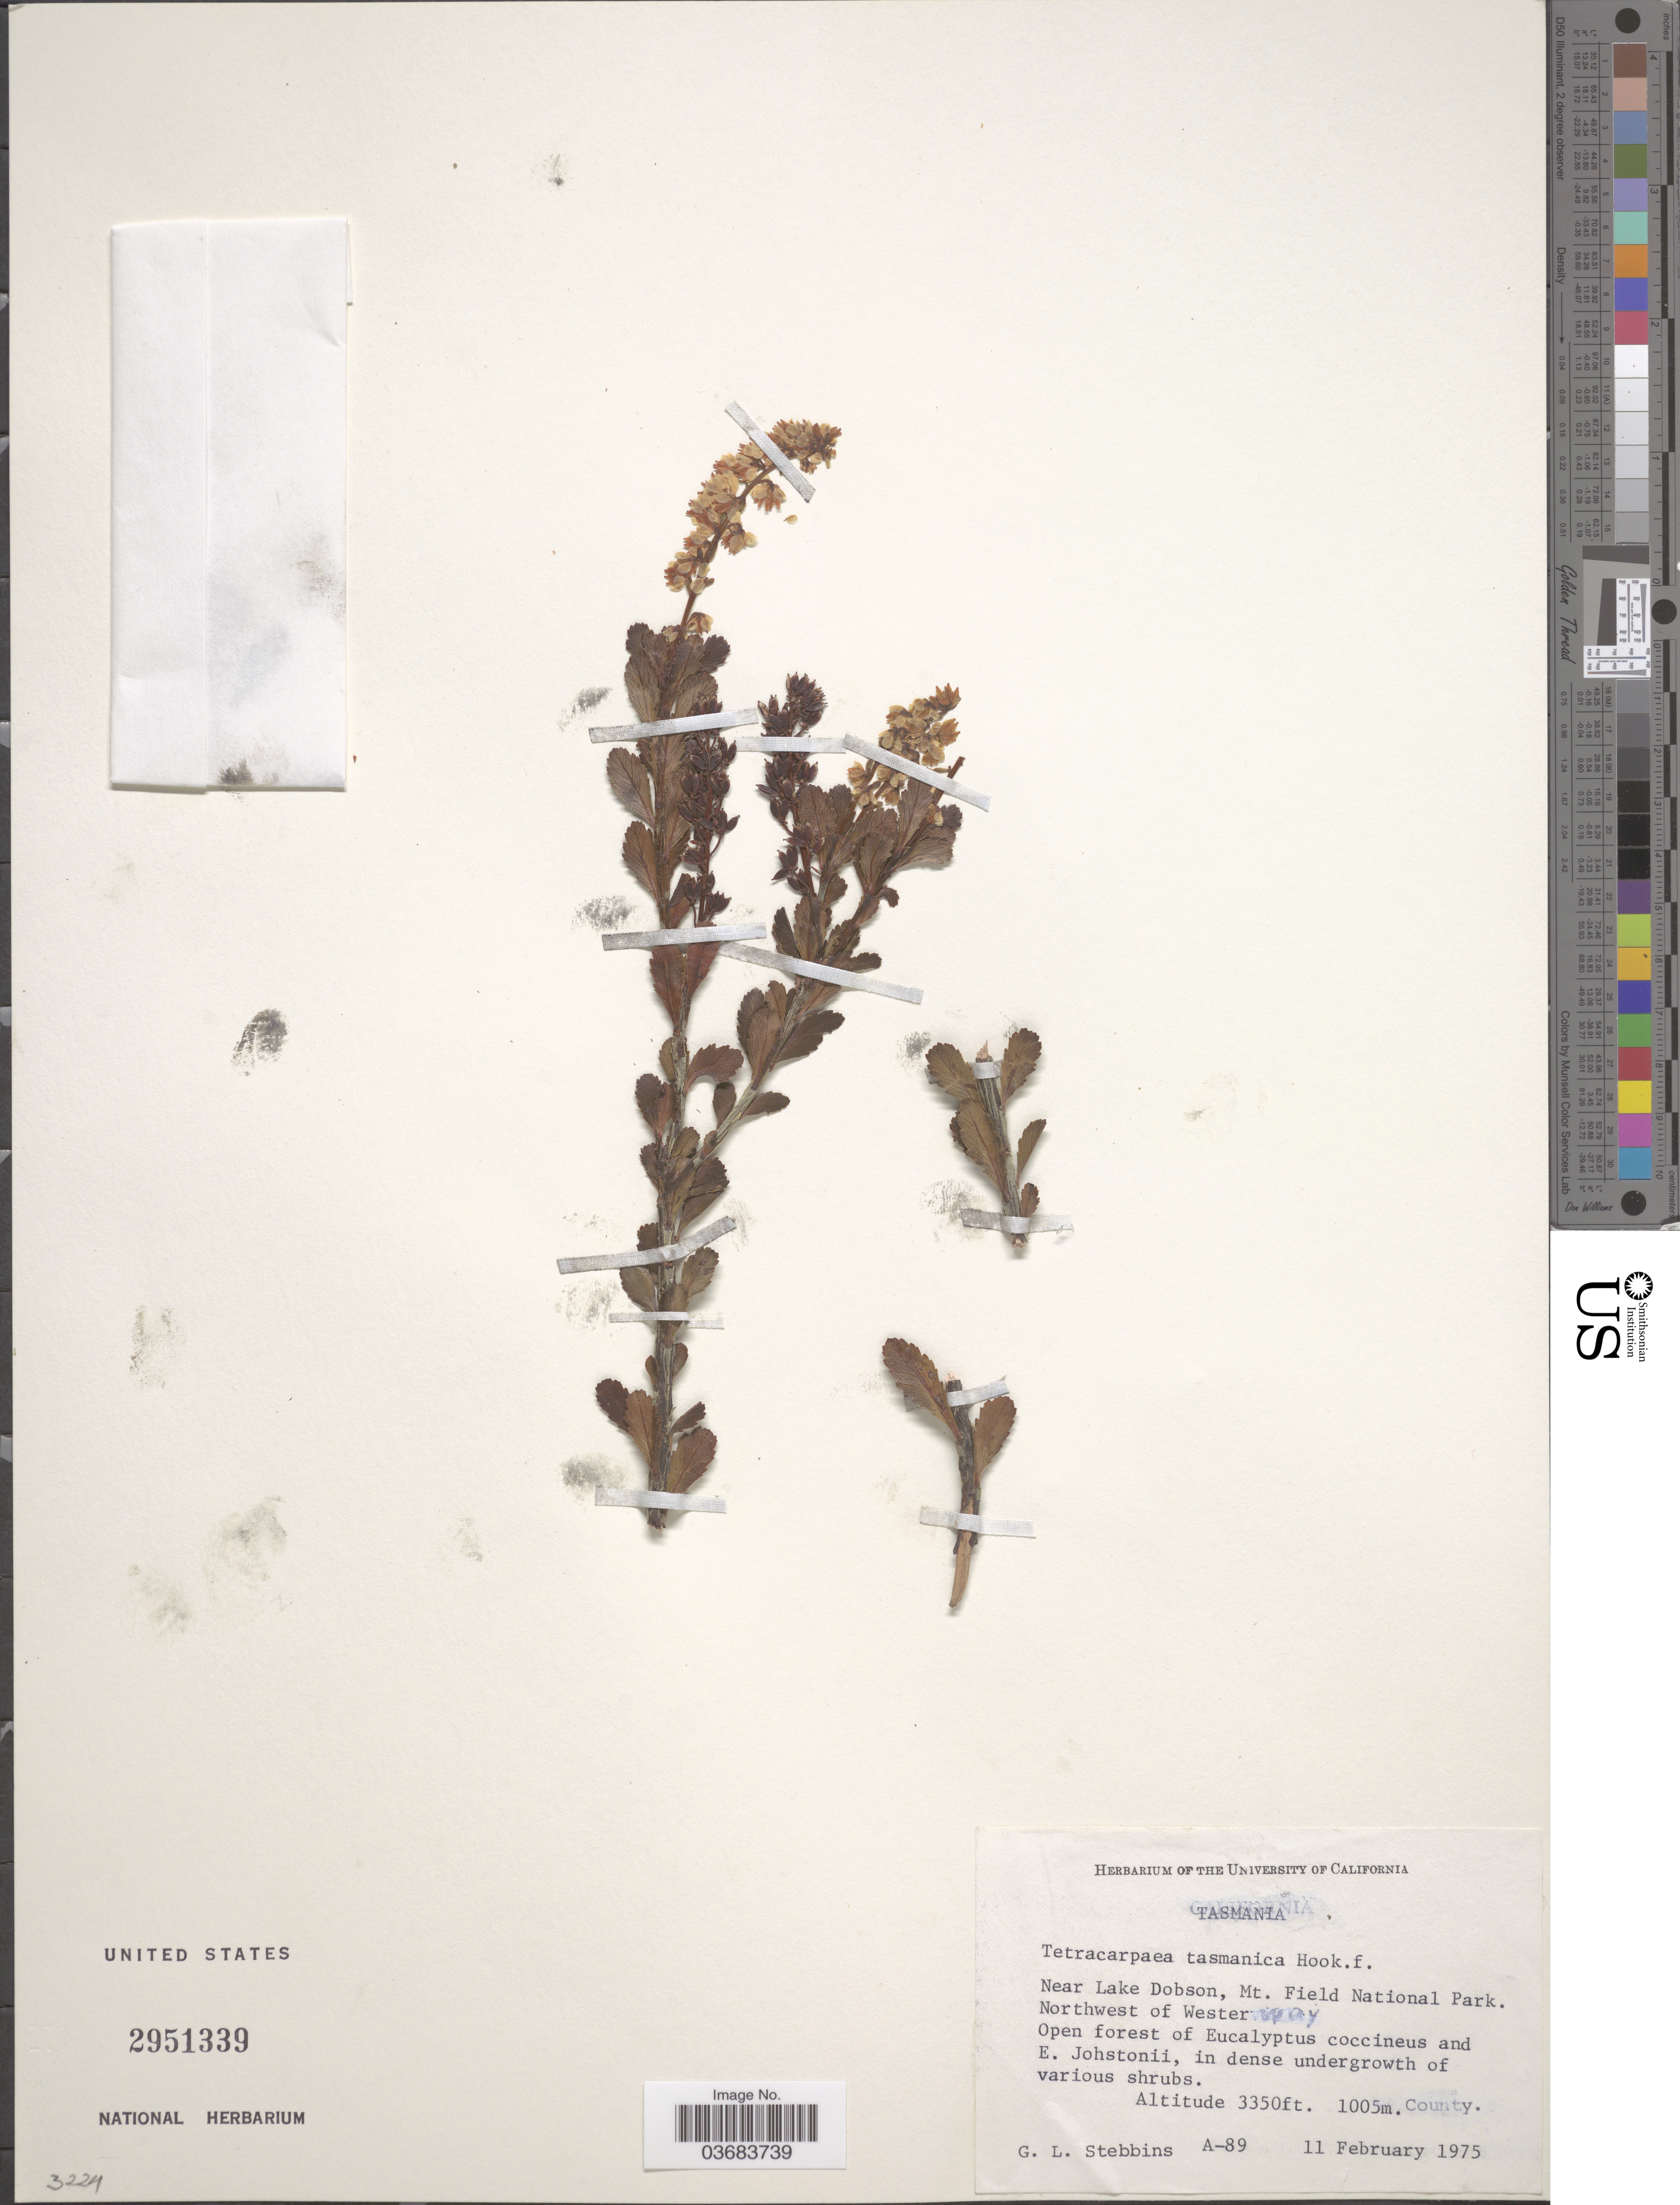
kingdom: Plantae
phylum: Tracheophyta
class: Magnoliopsida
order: Saxifragales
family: Tetracarpaeaceae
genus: Tetracarpaea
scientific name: Tetracarpaea tasmannica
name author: Hook.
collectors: G. L. Stebbins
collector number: A-89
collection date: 1975-02-11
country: Australia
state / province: Tasmania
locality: Near Lake Dobson, Mt. Field National Park. Northwest of Wester.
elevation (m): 1021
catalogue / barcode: US 2951339